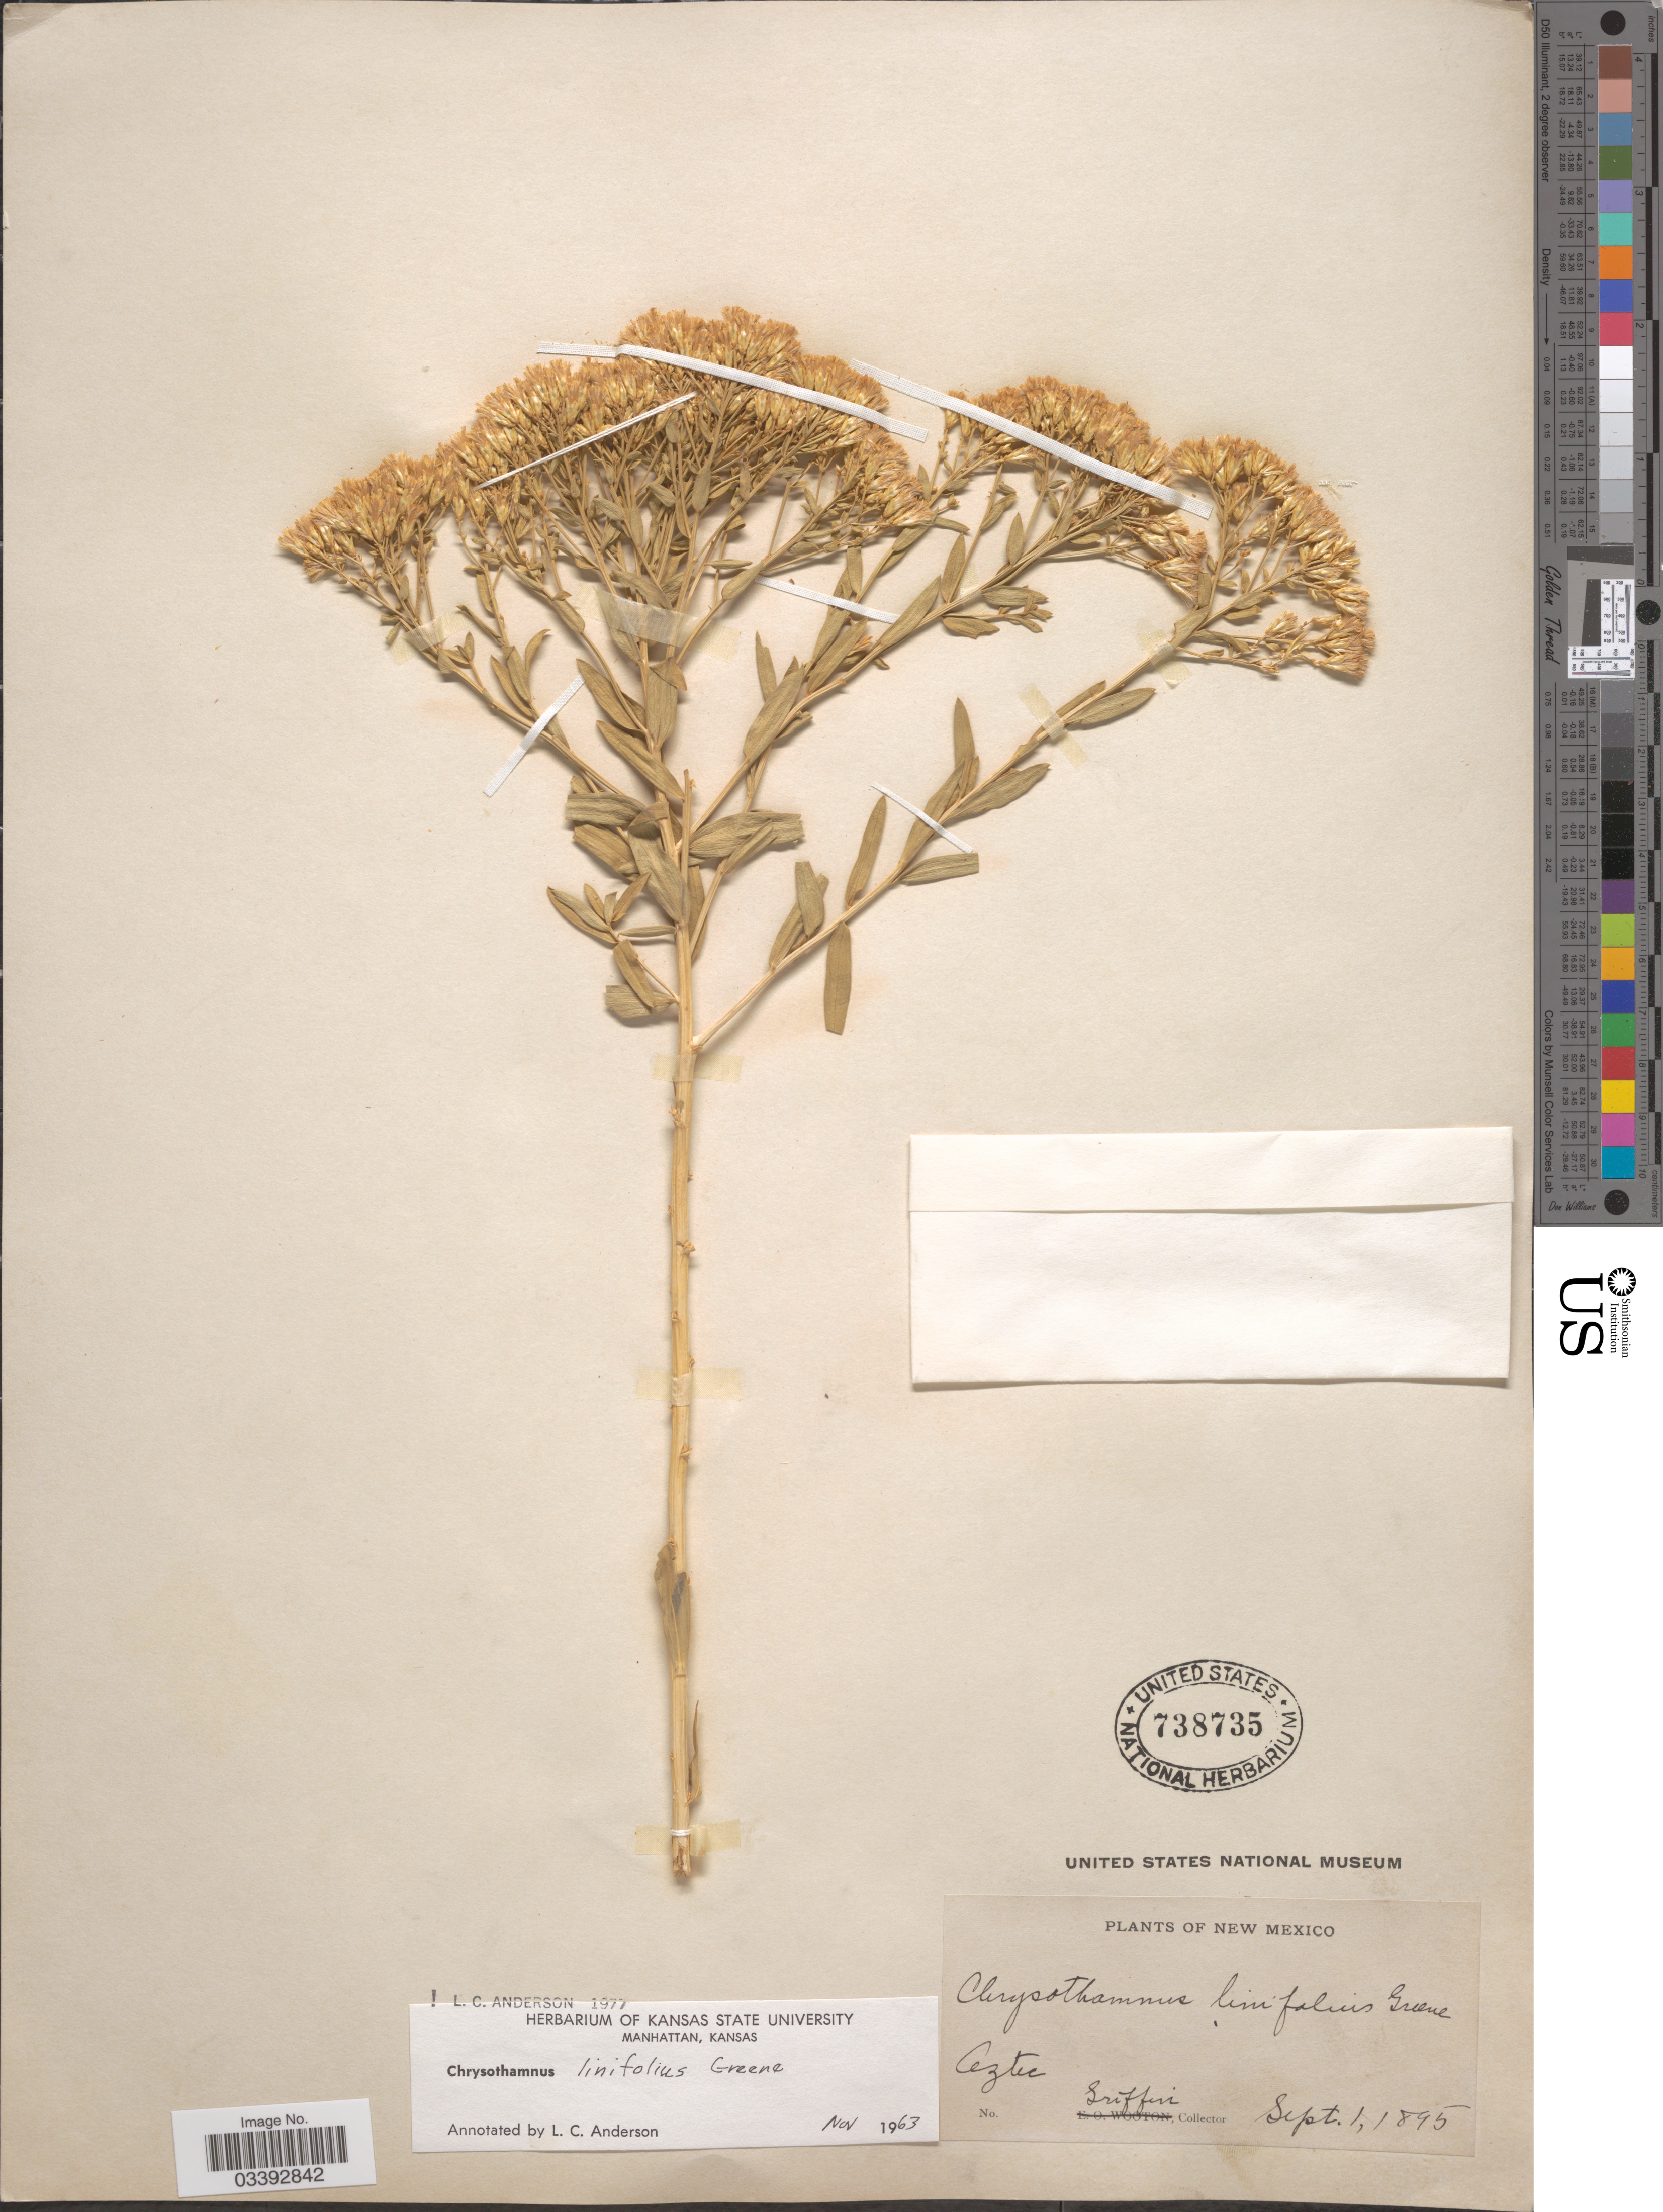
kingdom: Plantae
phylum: Tracheophyta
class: Magnoliopsida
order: Asterales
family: Asteraceae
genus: Chrysothamnus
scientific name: Chrysothamnus linifolius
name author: Greene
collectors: -. Griffin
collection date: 1895-09-01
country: United States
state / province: New Mexico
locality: Aztec.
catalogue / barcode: US 738735